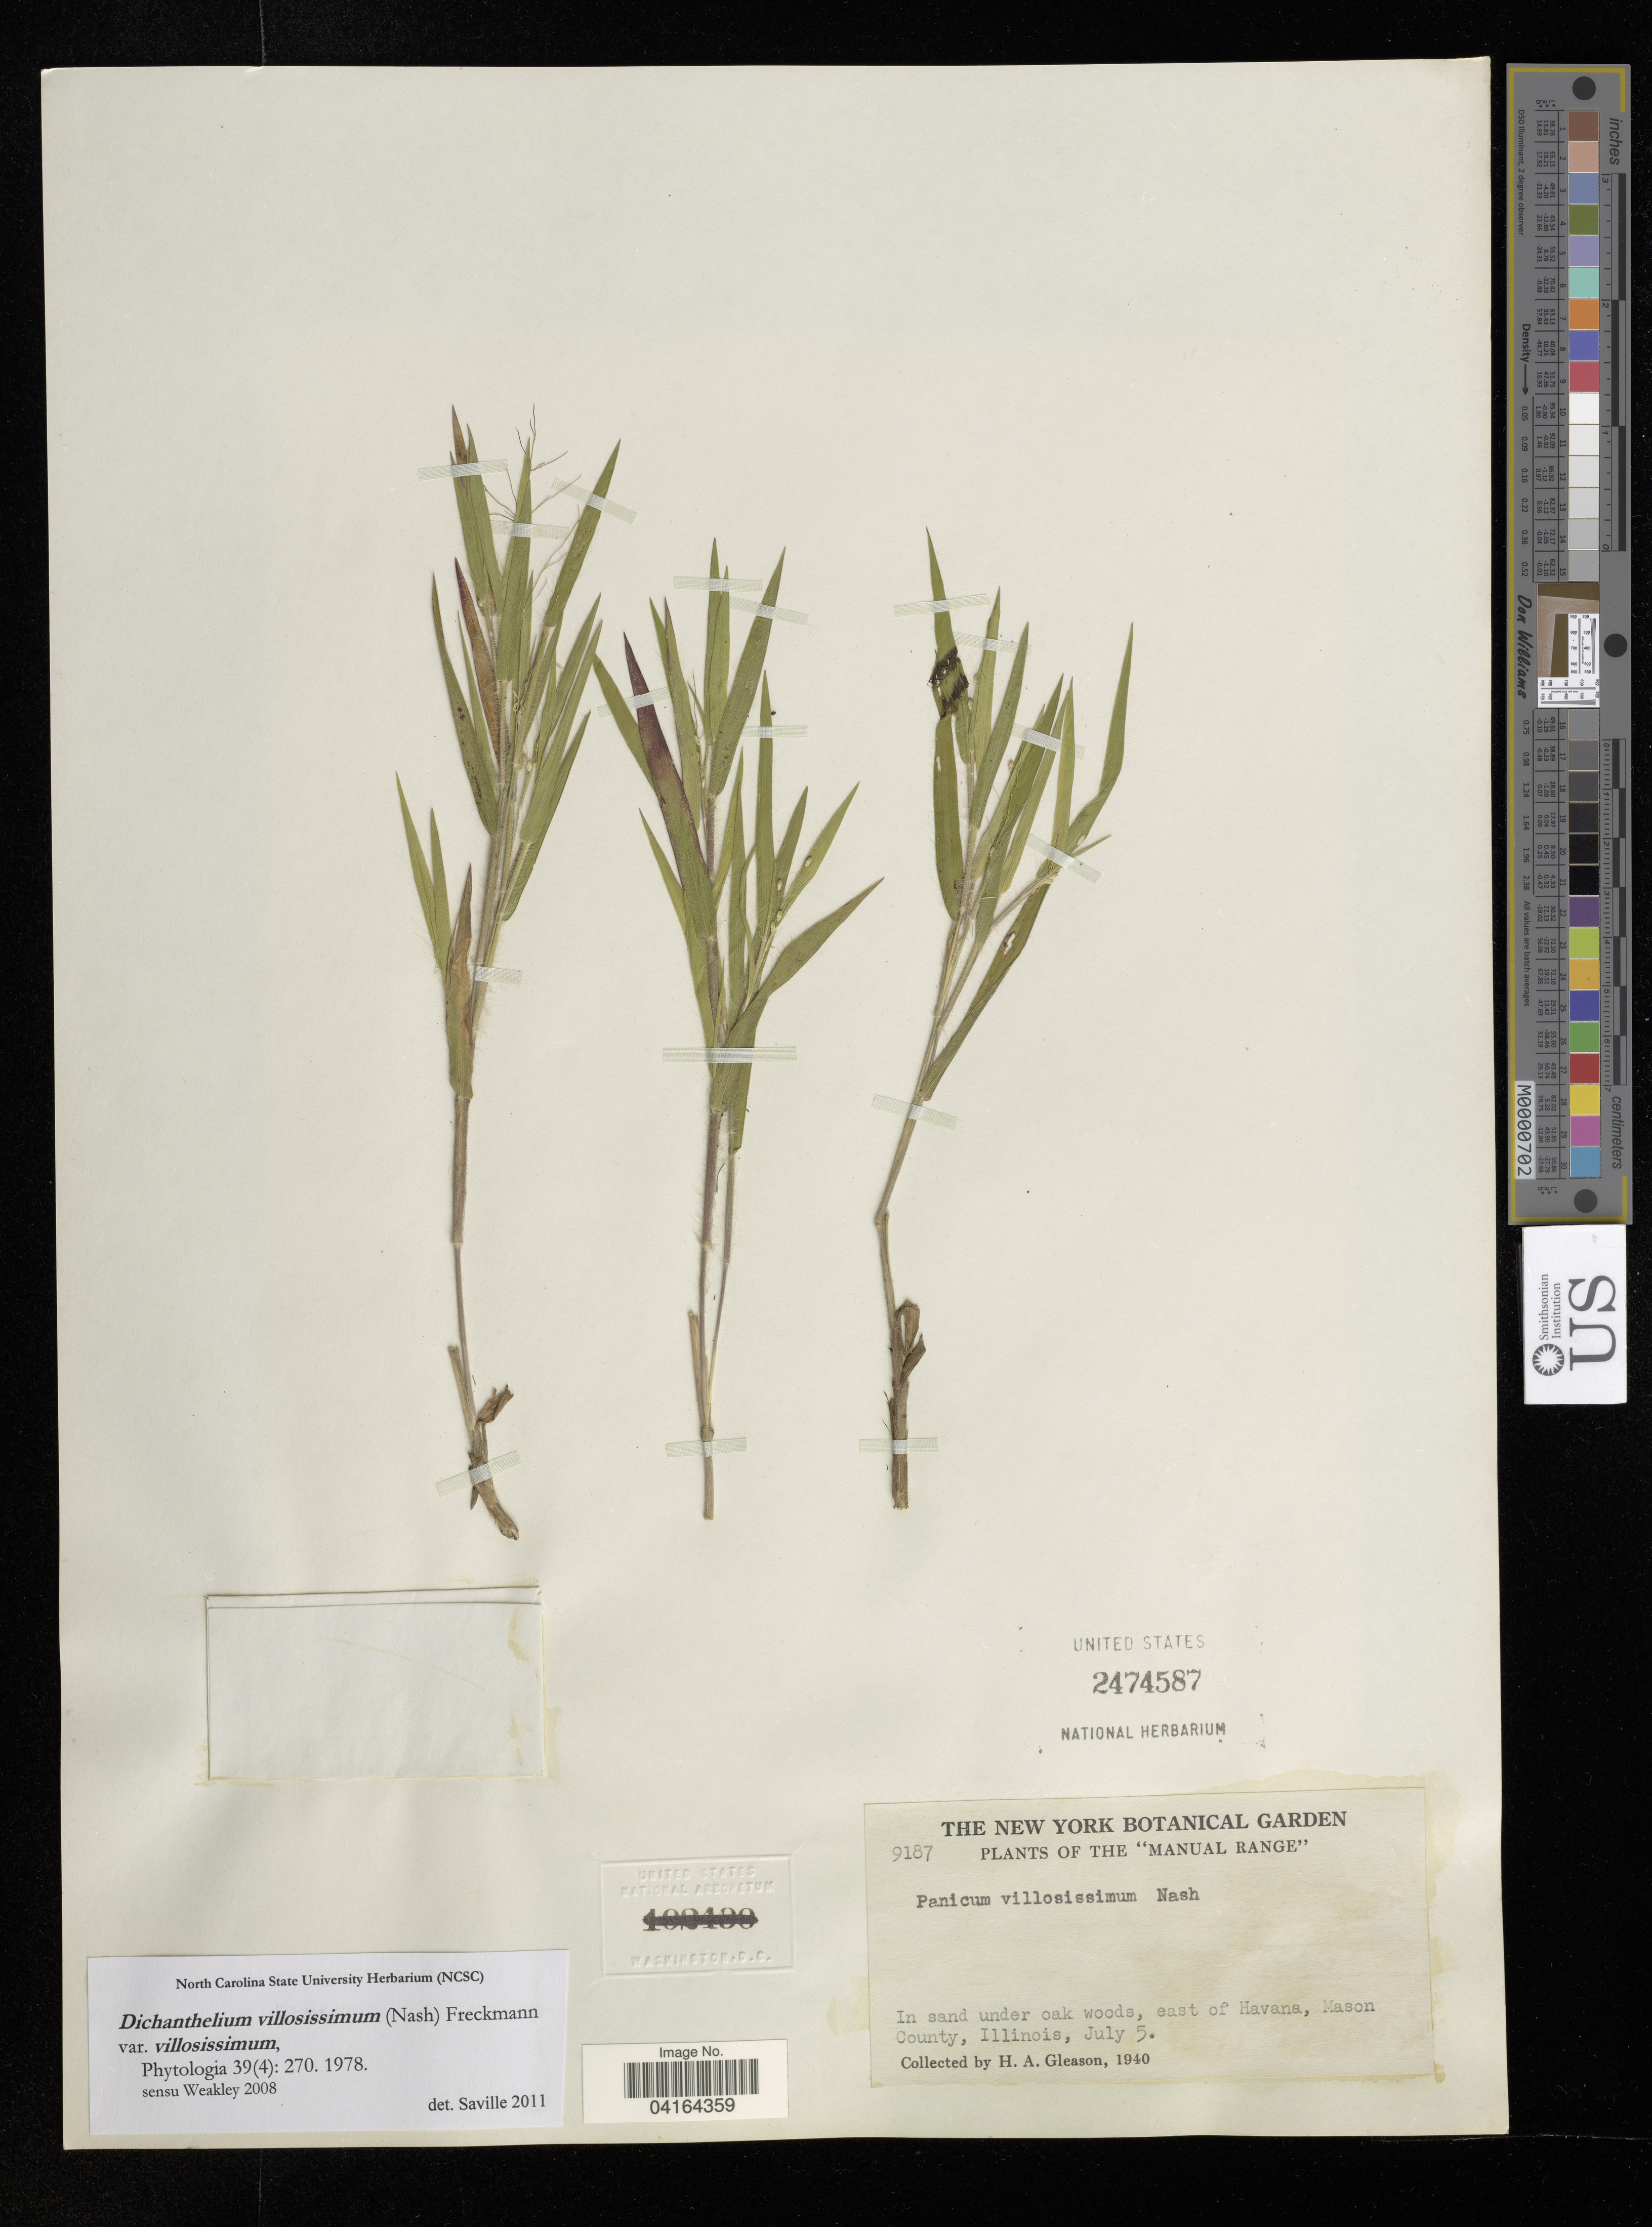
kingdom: Plantae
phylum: Tracheophyta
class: Liliopsida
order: Poales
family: Poaceae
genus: Dichanthelium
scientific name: Dichanthelium villosissimum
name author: (Nash) Freckmann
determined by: Saville, A. C., (NCSC), North Carolina State University (UNITED STATES)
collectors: H. Gleason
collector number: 9187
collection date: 1940-07-05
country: United States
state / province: Illinois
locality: In sand under oak woods, east of Havana, Mason County.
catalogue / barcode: US 2474587